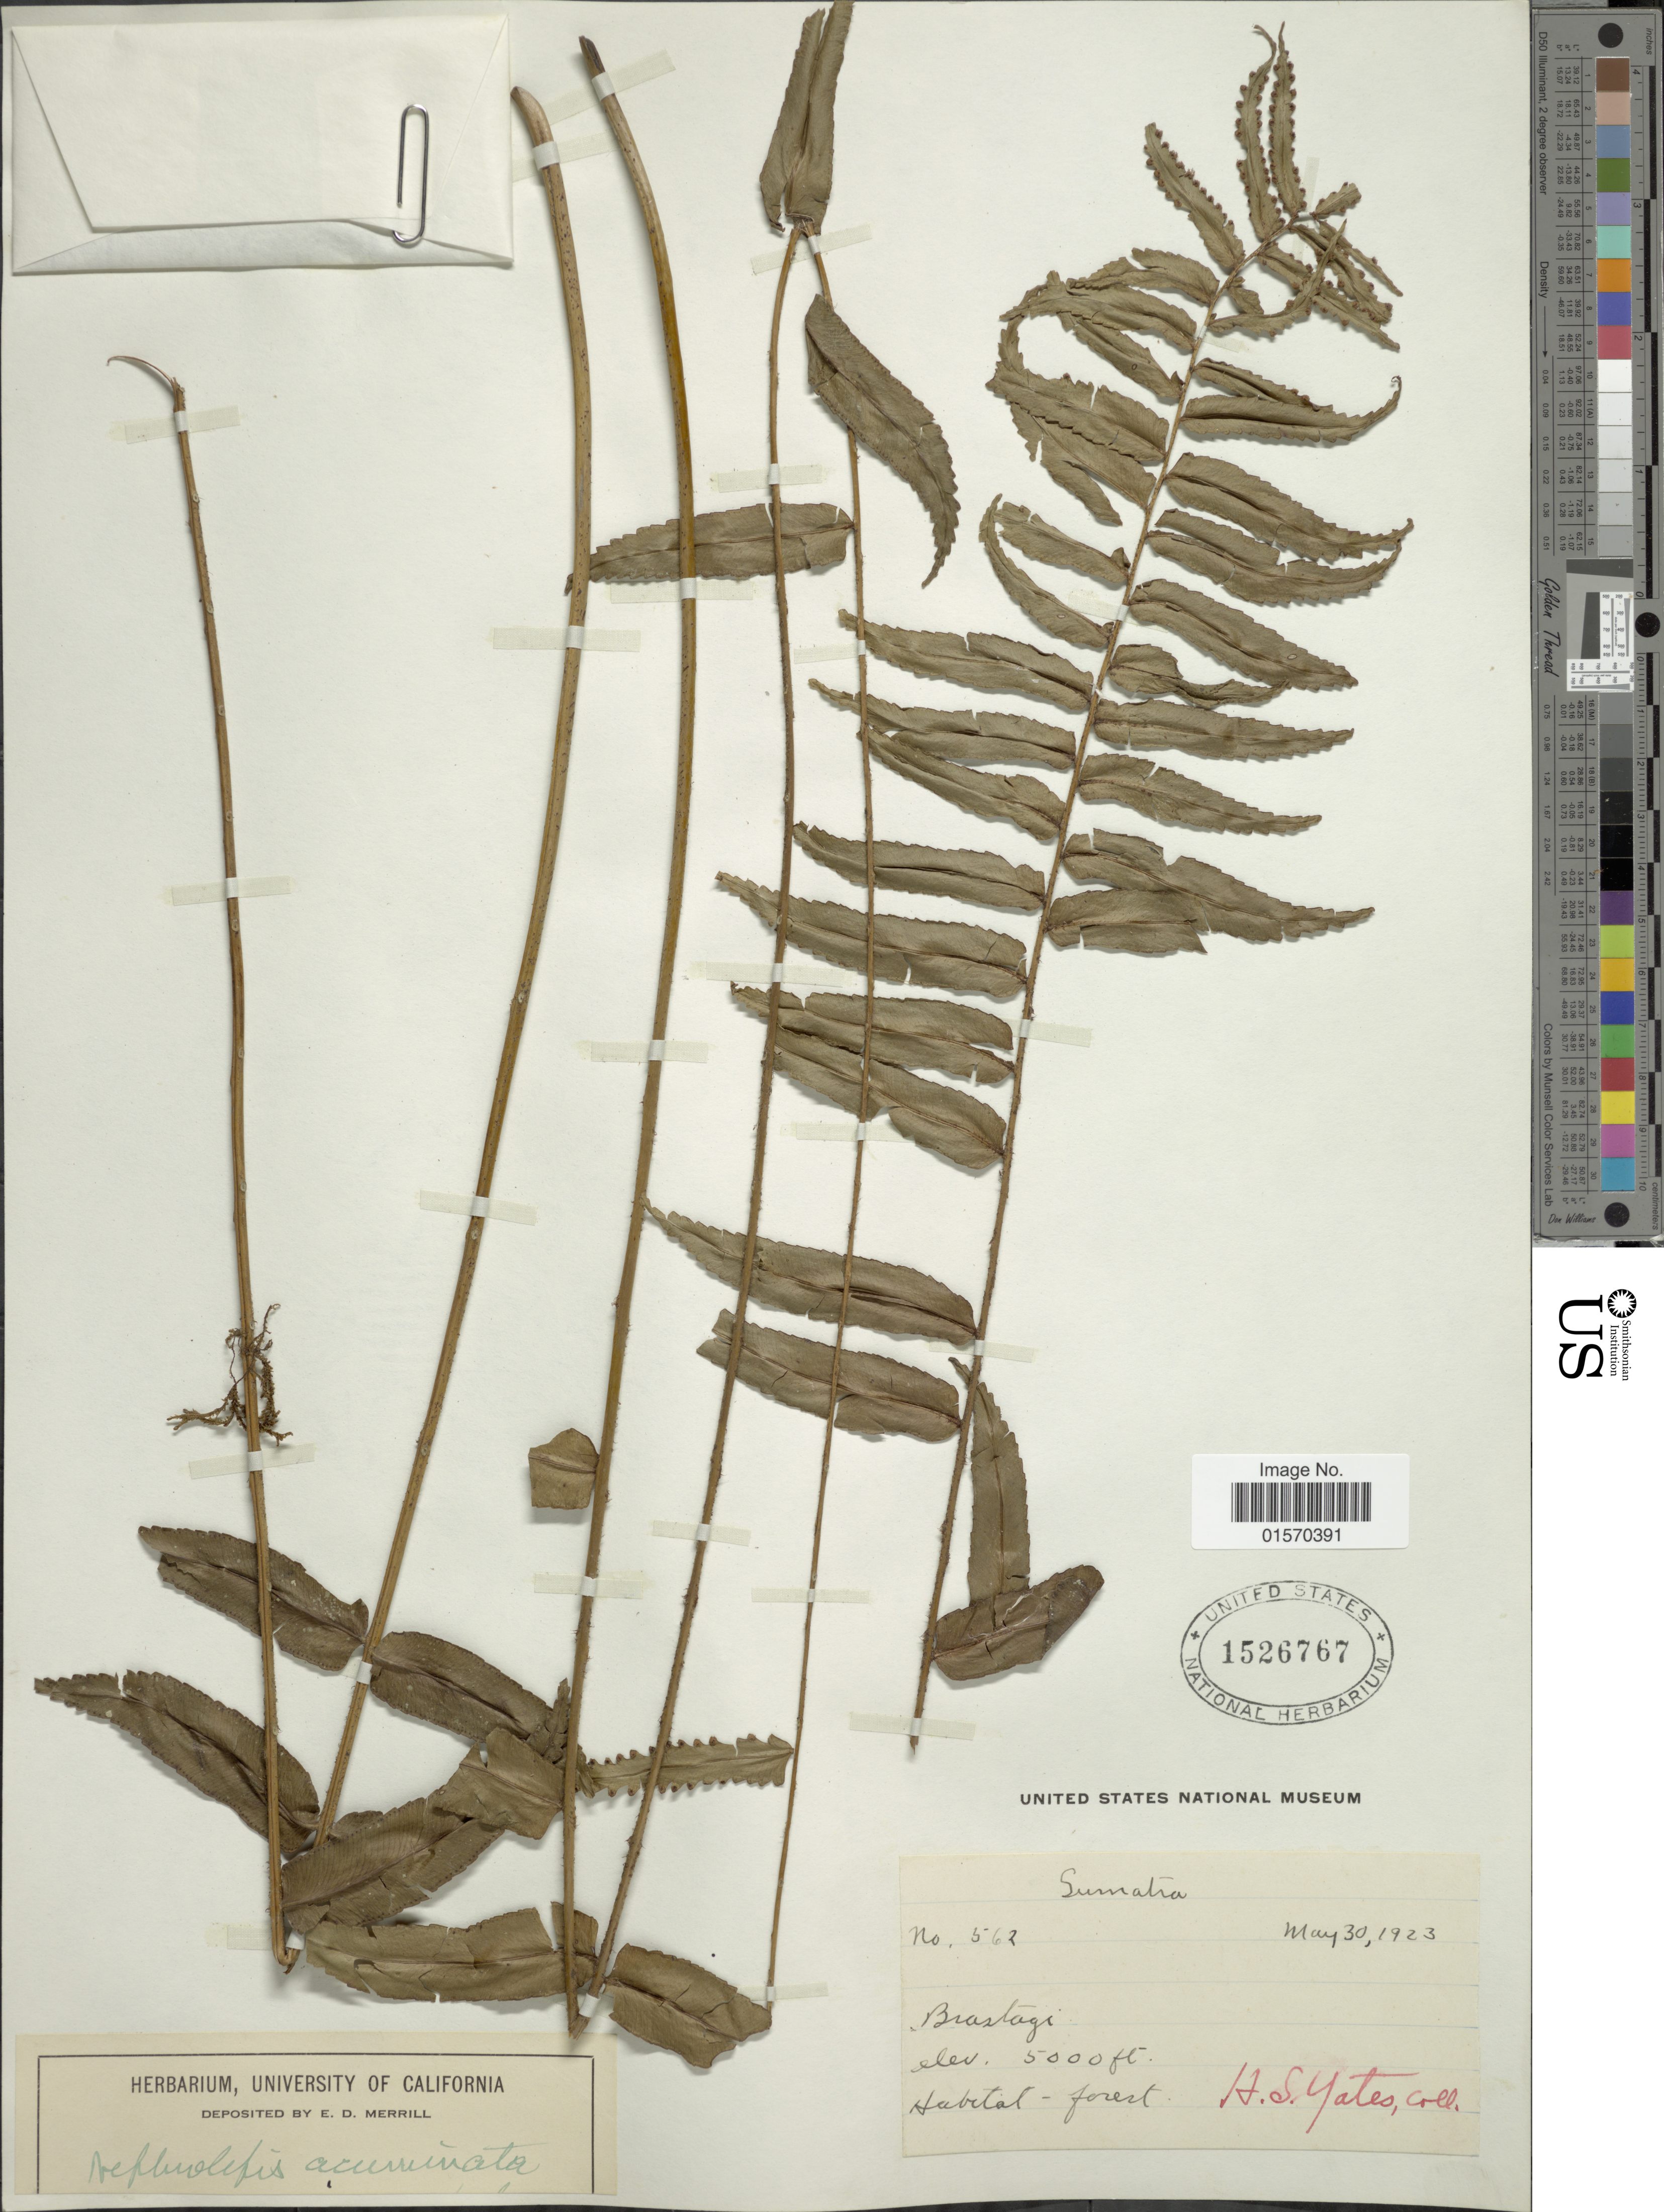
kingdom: Plantae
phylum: Tracheophyta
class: Polypodiopsida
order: Polypodiales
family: Nephrolepidaceae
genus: Nephrolepis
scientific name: Nephrolepis acuminata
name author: (Houtt.) Kuhn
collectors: H. S. Yates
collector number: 562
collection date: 1923-05-30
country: Indonesia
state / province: Sumatra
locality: Brastagi. Forest [interpreted]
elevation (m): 1524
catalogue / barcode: US 1526767